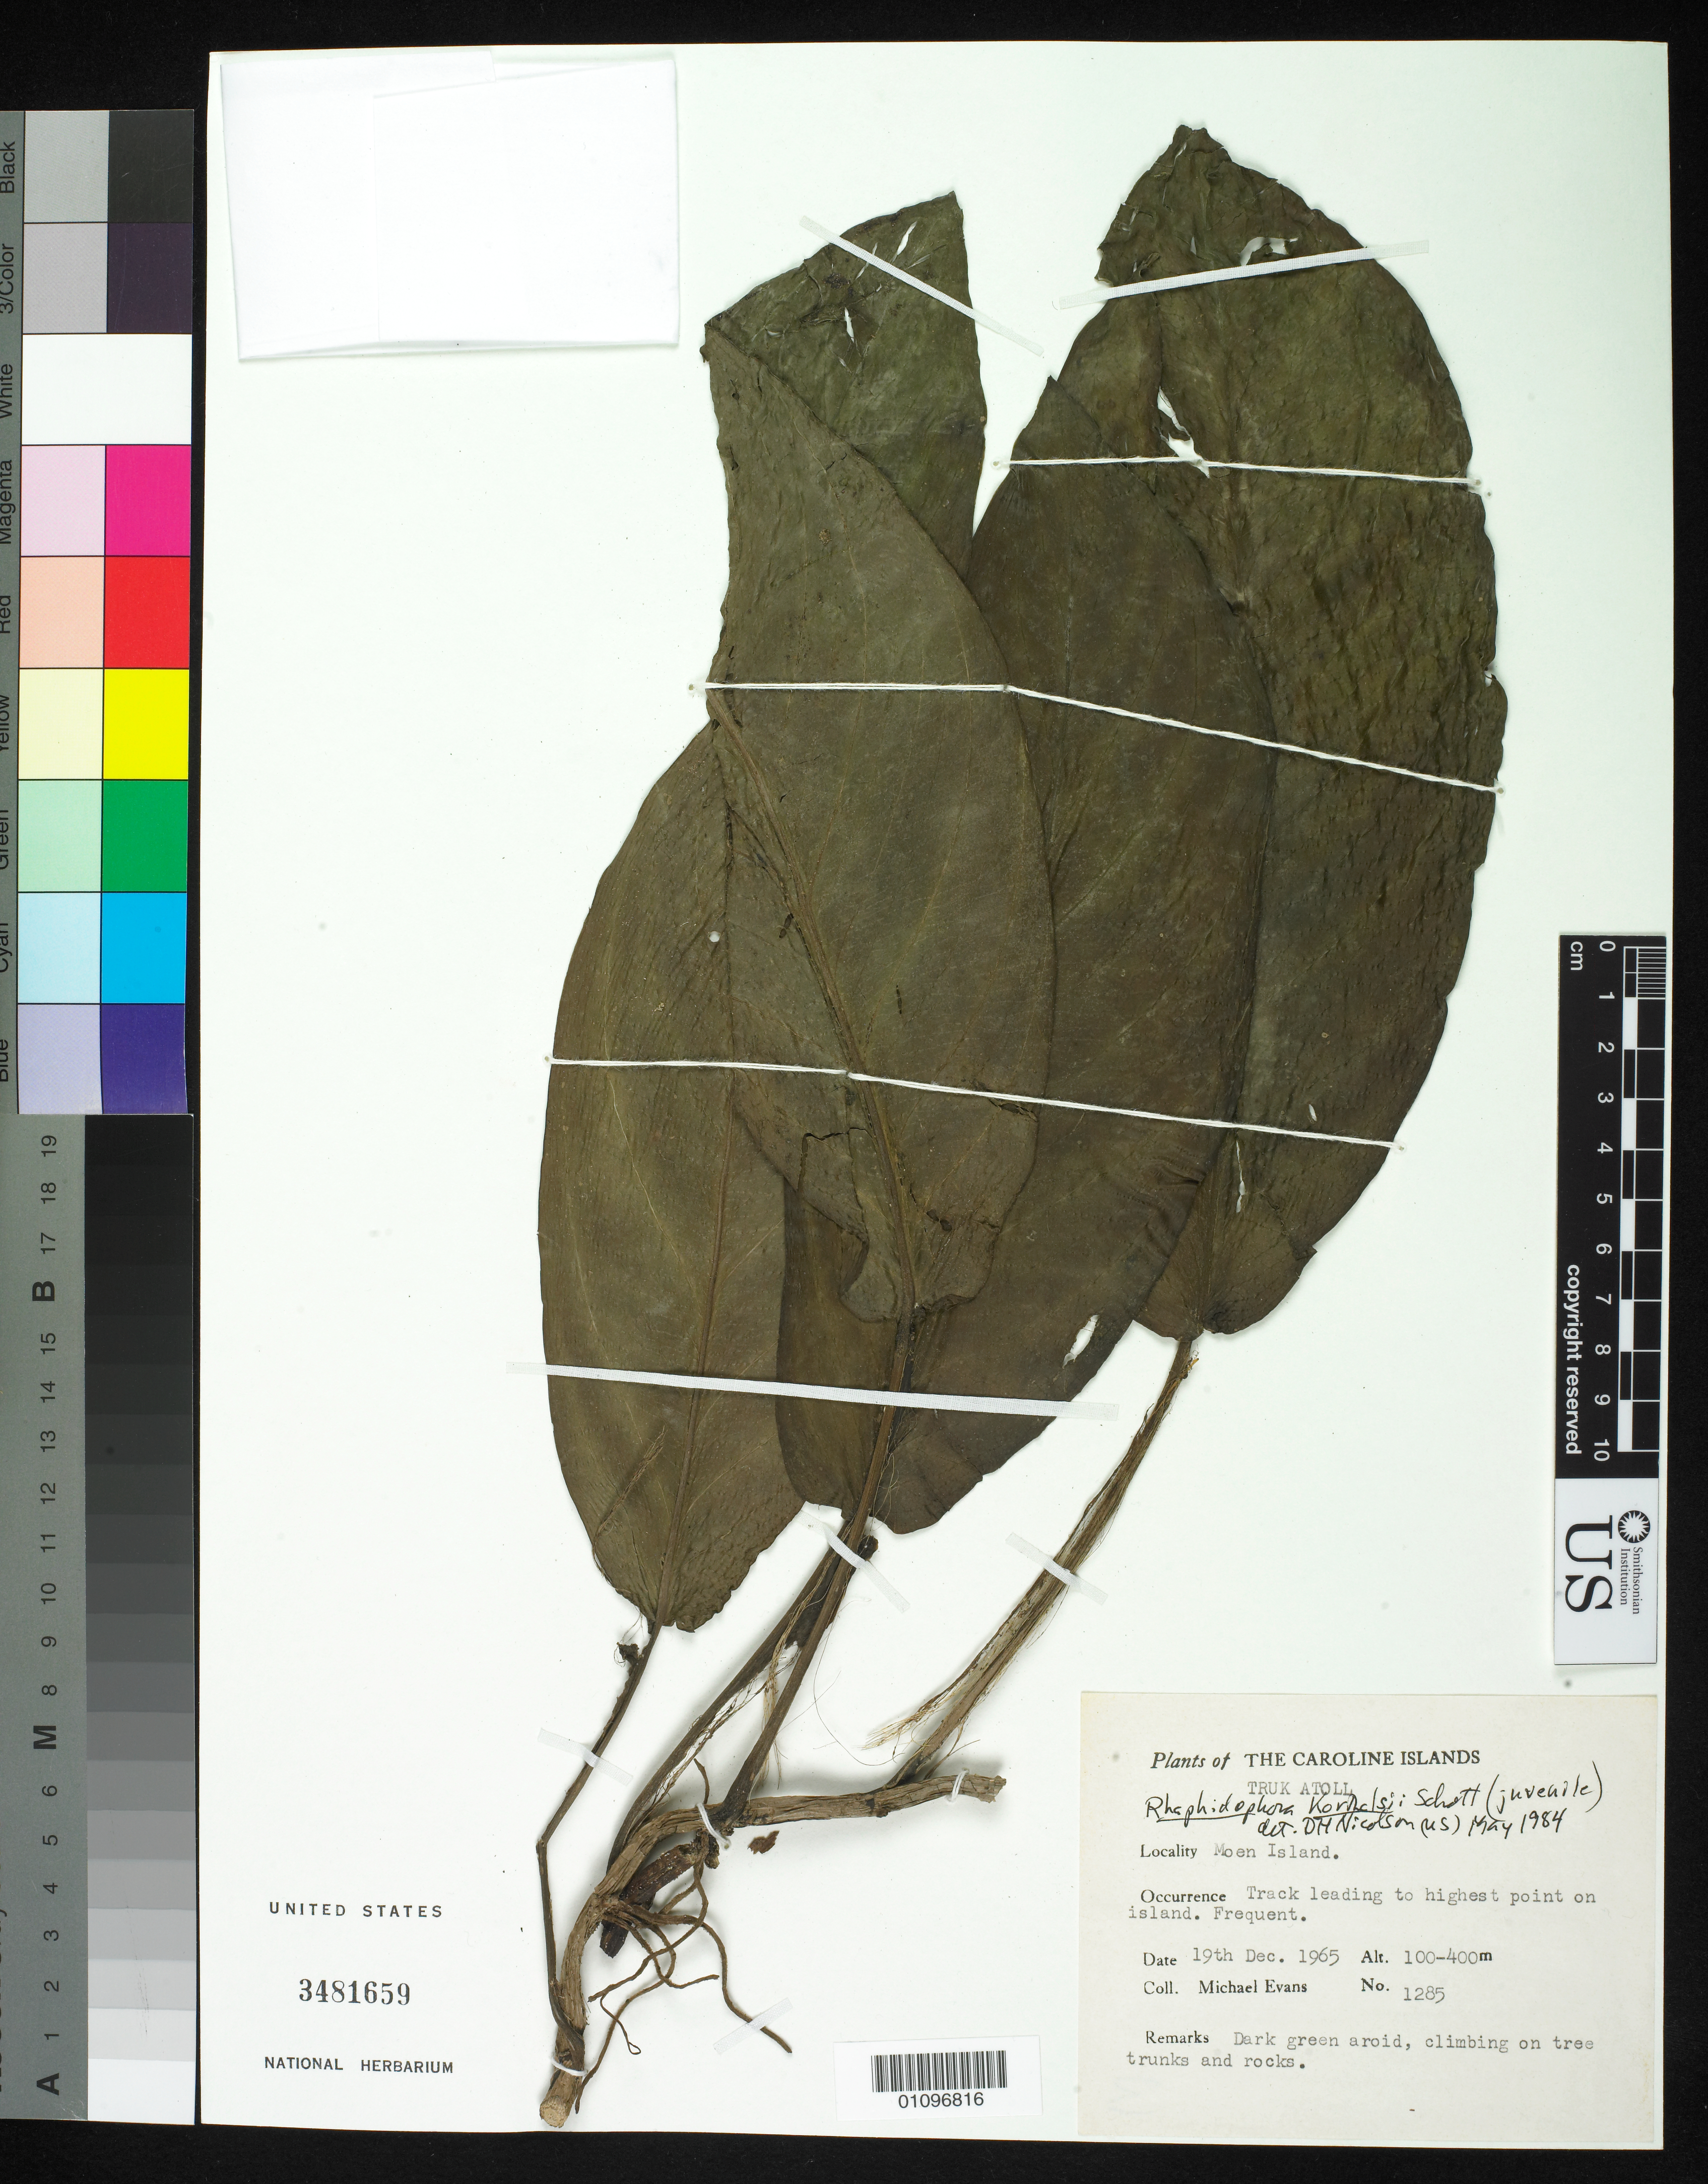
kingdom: Plantae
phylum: Tracheophyta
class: Liliopsida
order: Alismatales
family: Araceae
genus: Rhaphidophora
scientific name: Rhaphidophora korthalsii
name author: Schott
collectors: M. Evans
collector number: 1285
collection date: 1965-12-19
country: Micronesia, Federated States of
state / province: Truk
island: Moen [Wono]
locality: track leading to highest point on island.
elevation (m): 100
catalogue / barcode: US 3481659